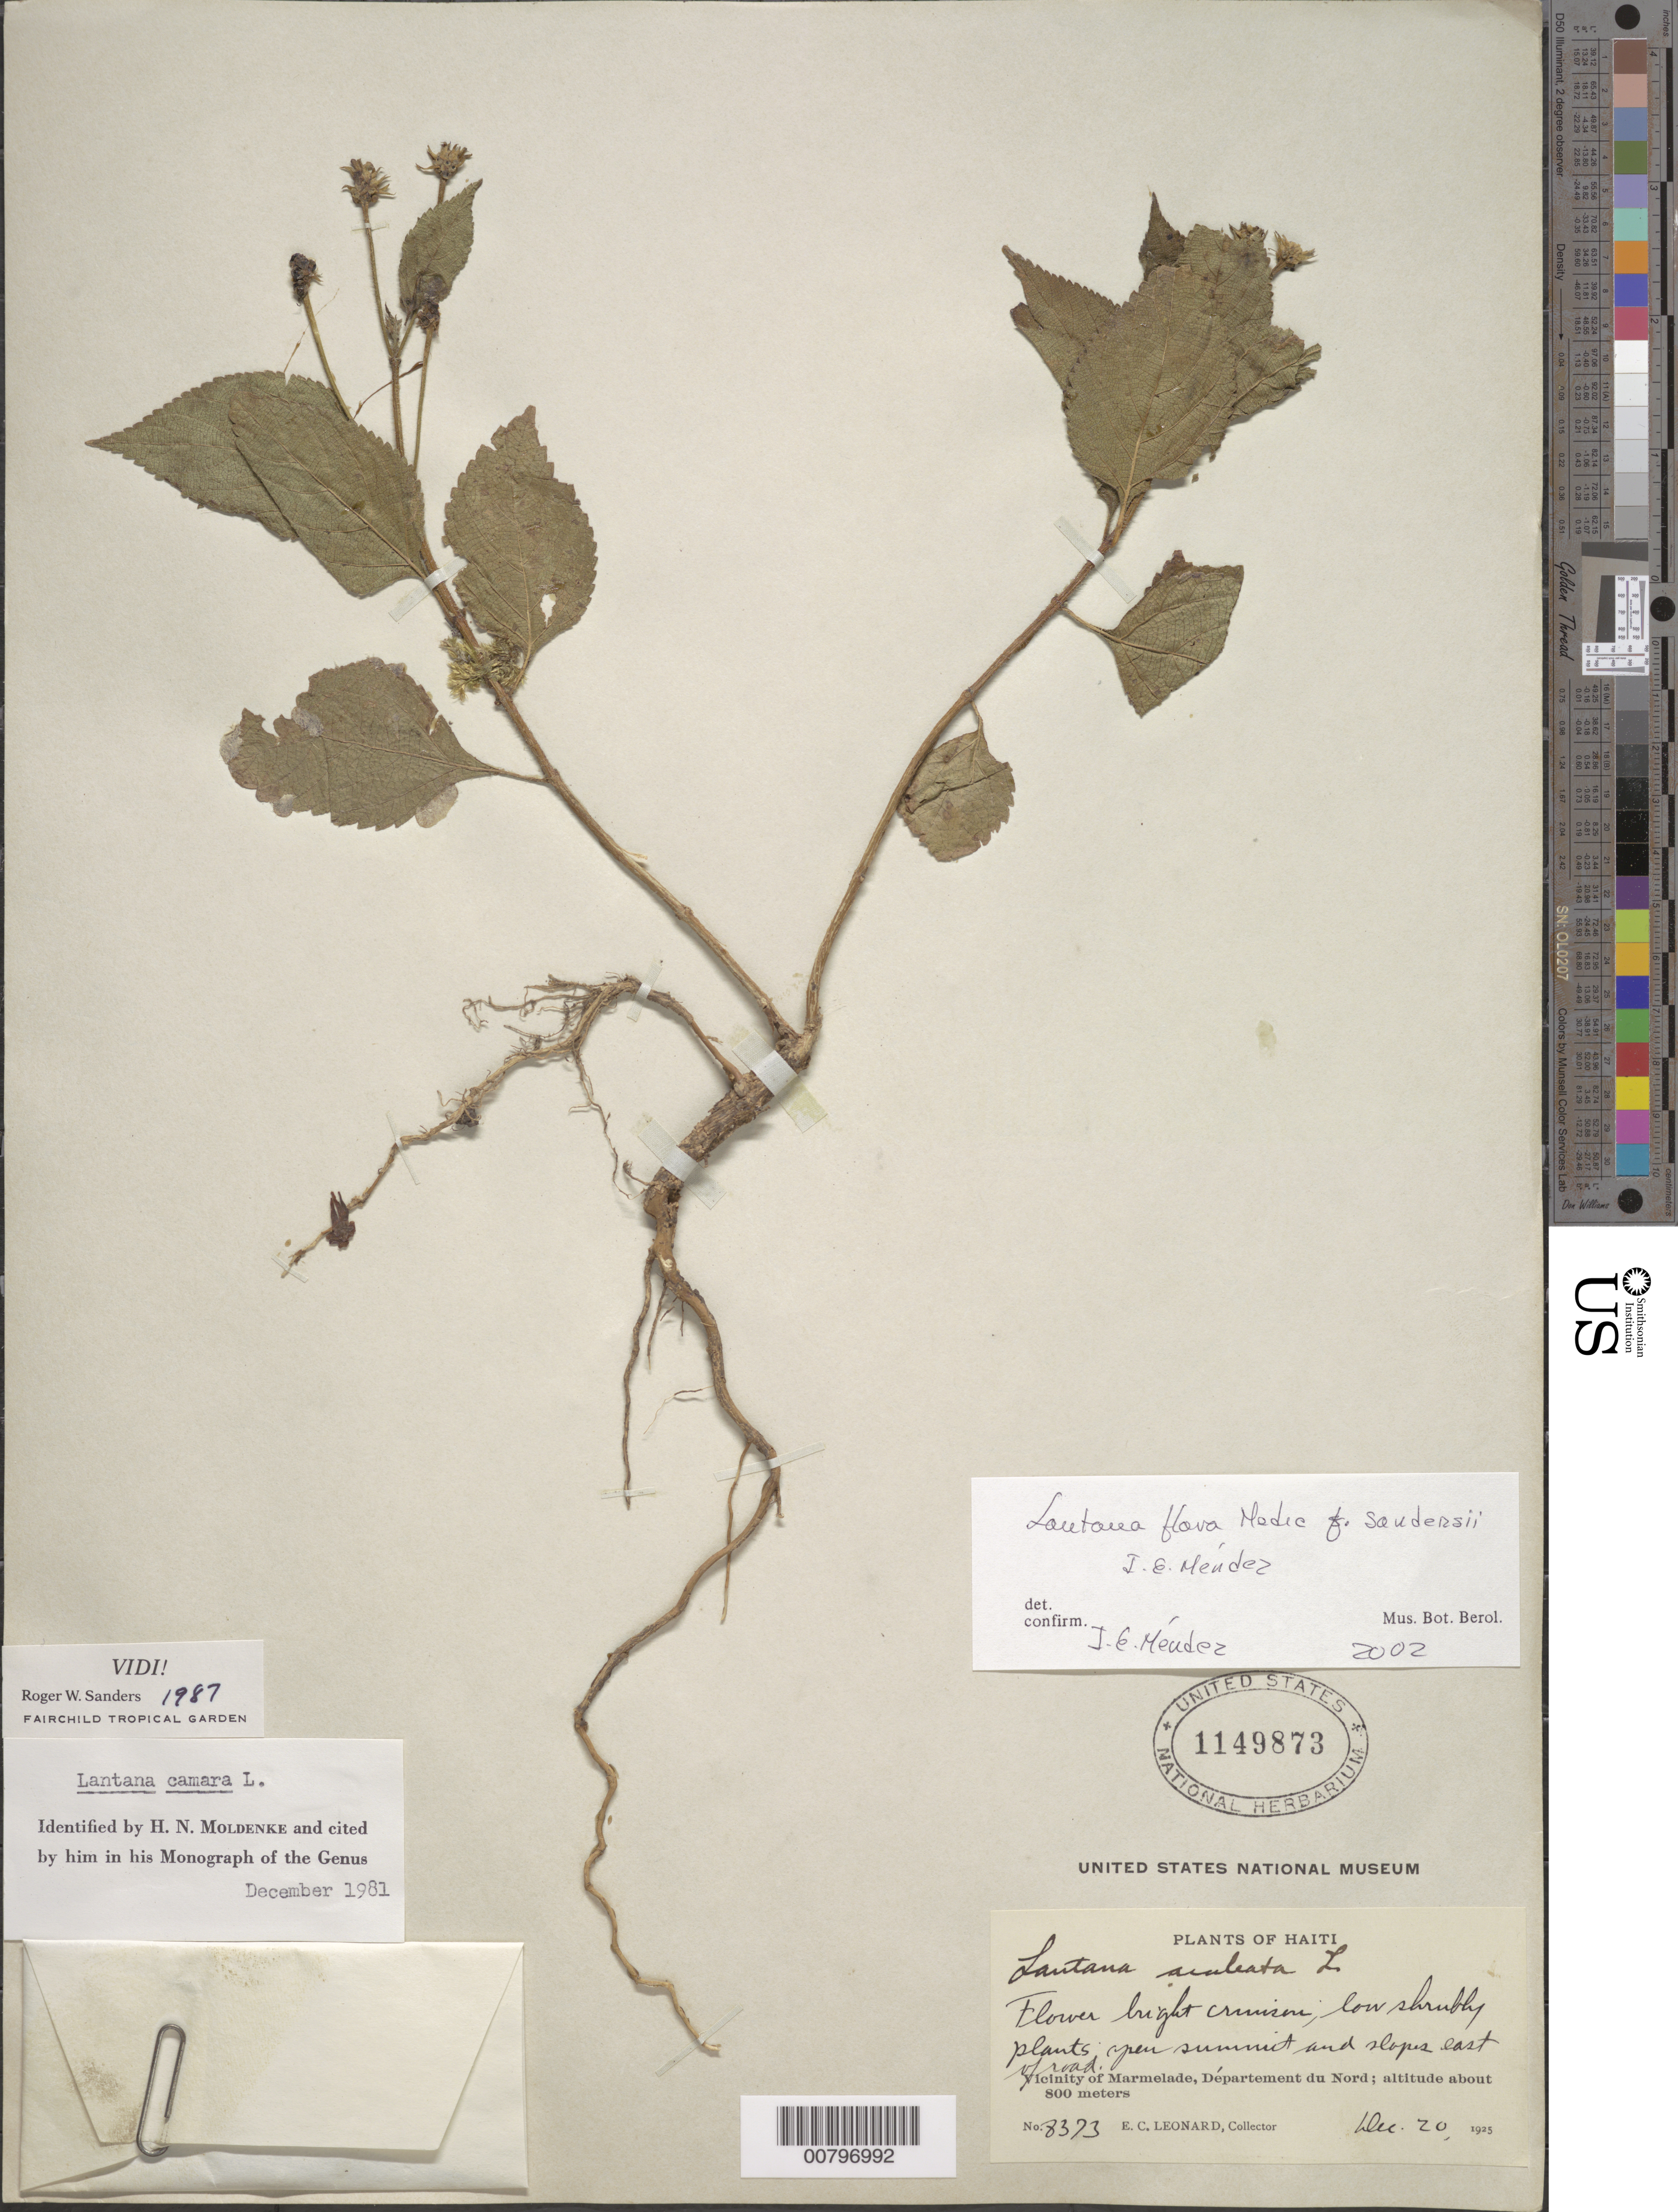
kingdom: Plantae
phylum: Tracheophyta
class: Magnoliopsida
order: Lamiales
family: Verbenaceae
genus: Lantana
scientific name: Lantana flava f. sandersii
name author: I.E. Méndez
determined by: Méndez, Isidro E., (HIPC)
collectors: E. C. Leonard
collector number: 8373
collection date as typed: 20 Dec 1925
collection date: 1925-12-20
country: Haiti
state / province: Nord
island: Hispaniola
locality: Vicinity of Marmelade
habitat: Open summit and slopes E of road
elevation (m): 800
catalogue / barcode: US 1149873